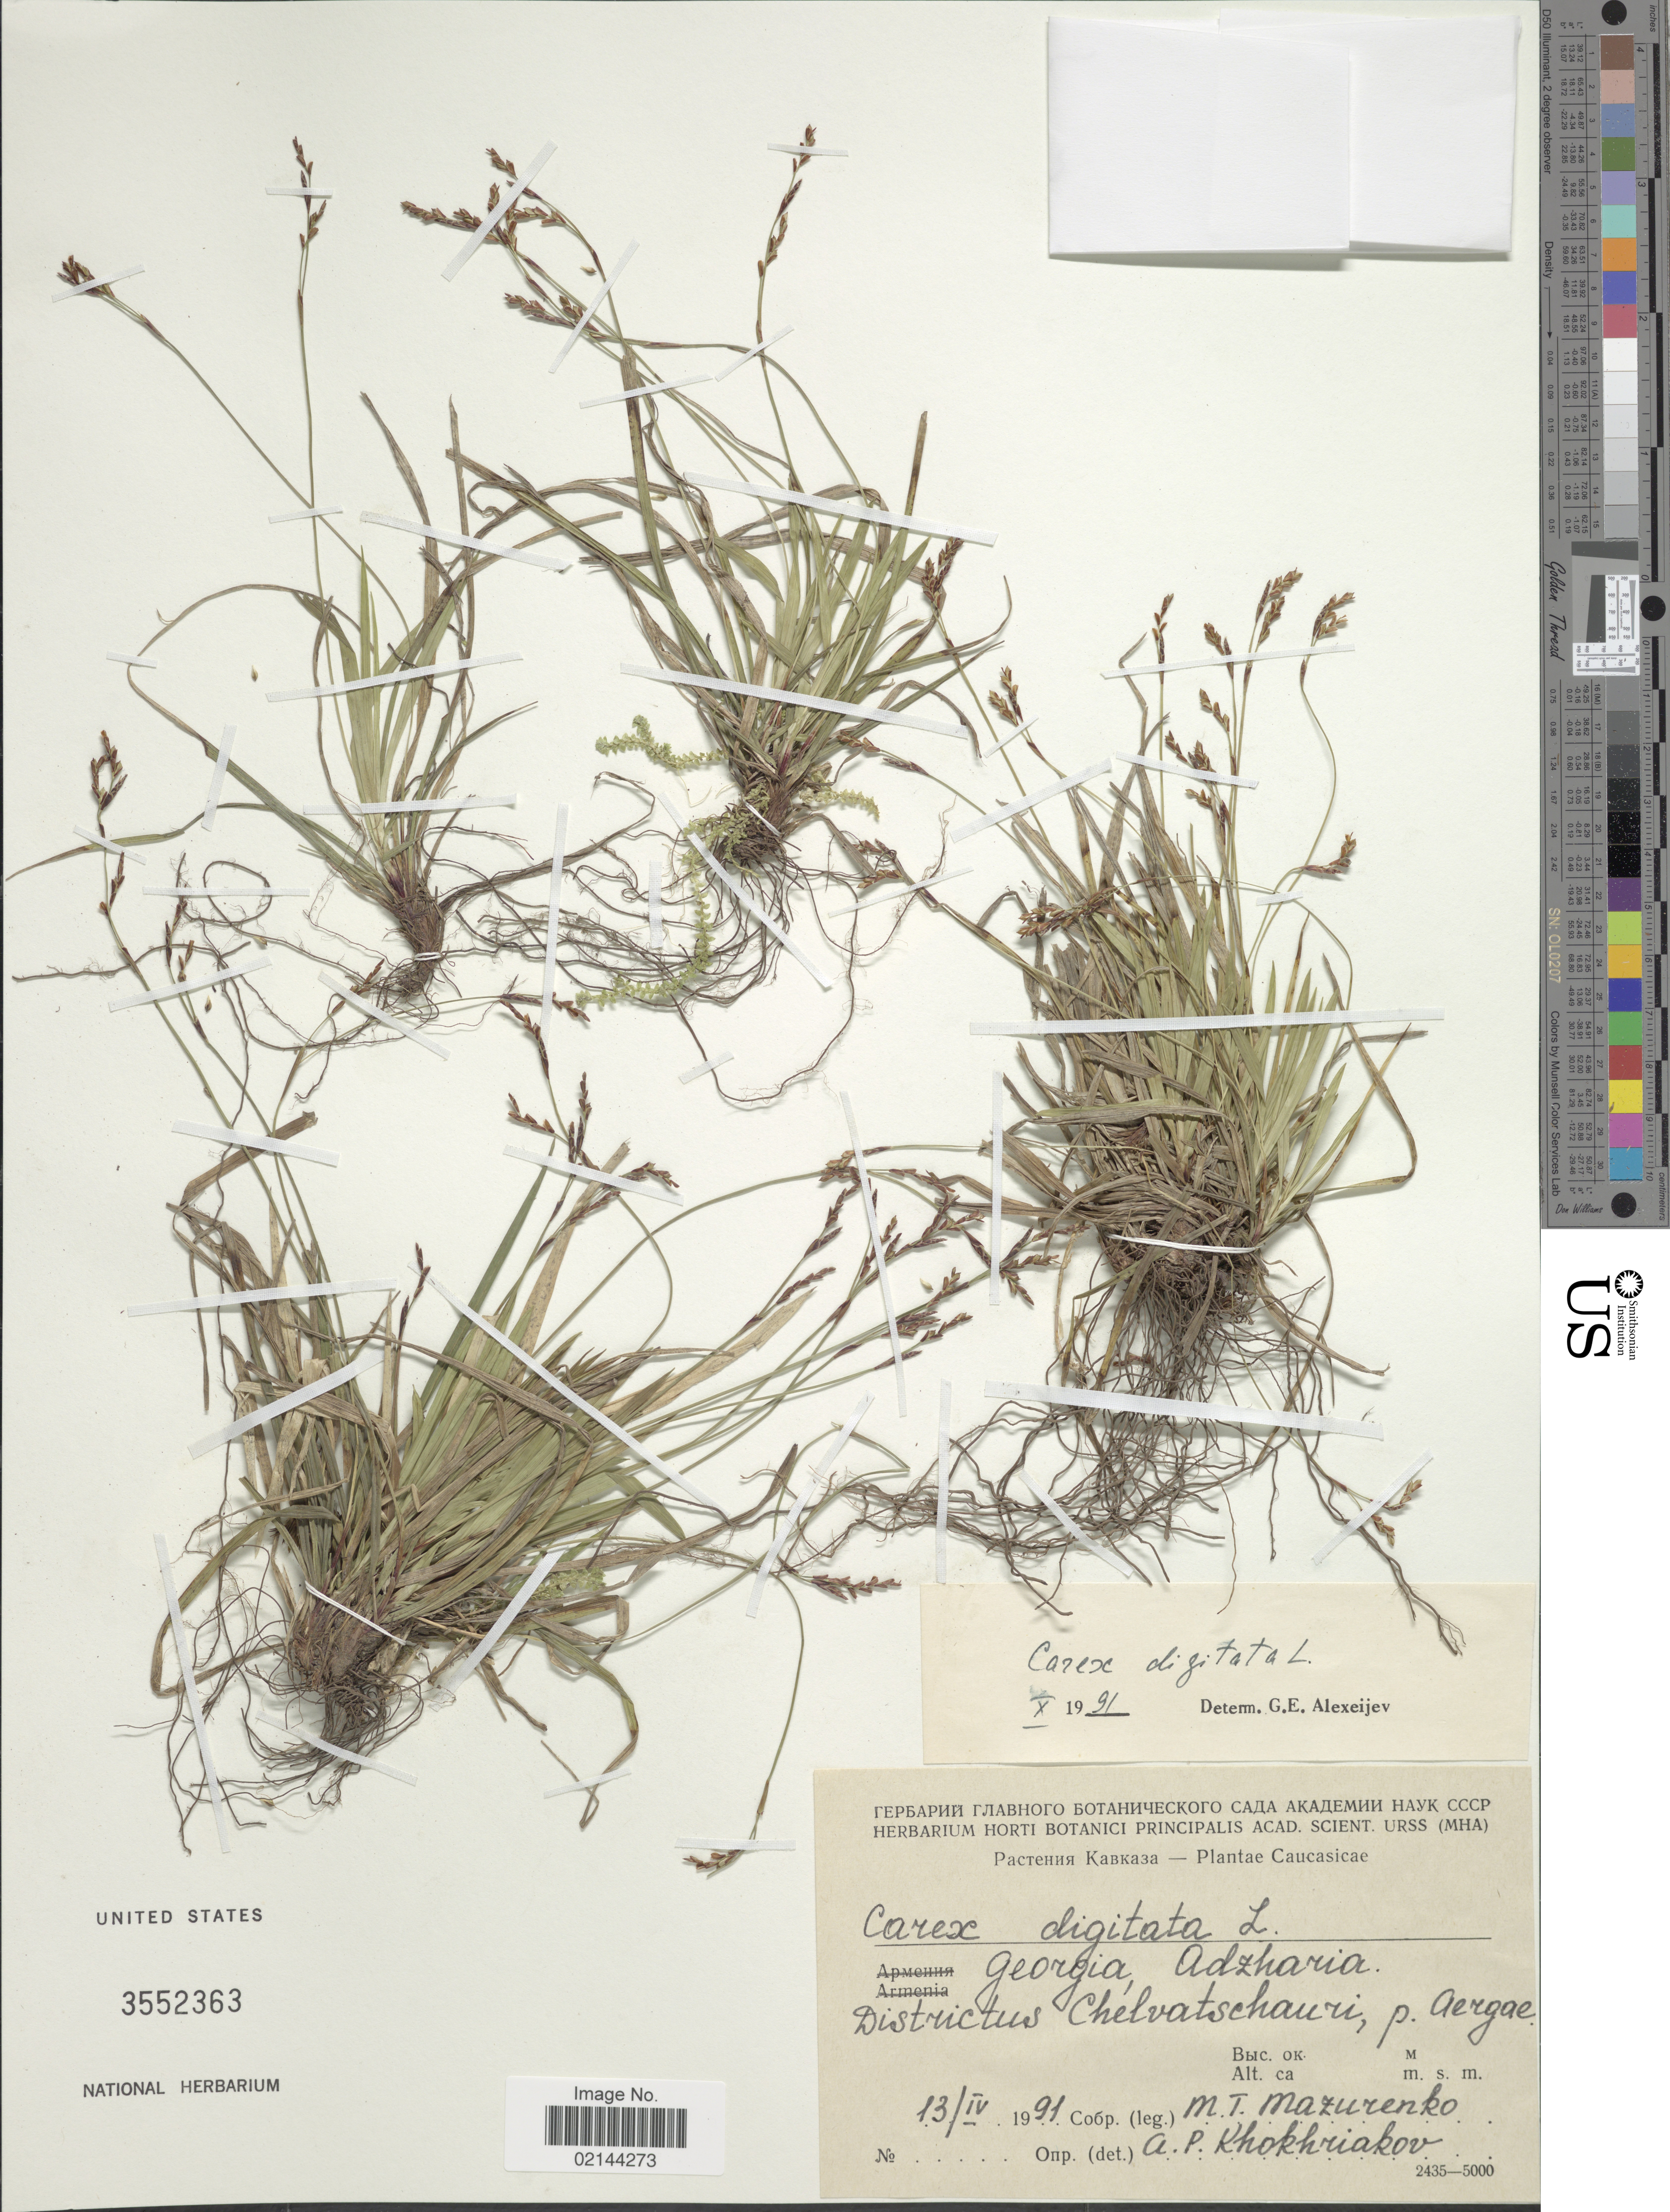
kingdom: Plantae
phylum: Tracheophyta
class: Liliopsida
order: Poales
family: Cyperaceae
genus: Carex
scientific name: Carex digitata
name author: L.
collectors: M. Mazurenko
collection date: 1991-04-30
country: Georgia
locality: Georgia Adzharia, Districtus Chelvatschauri, p. Aergae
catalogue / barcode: US 3552363